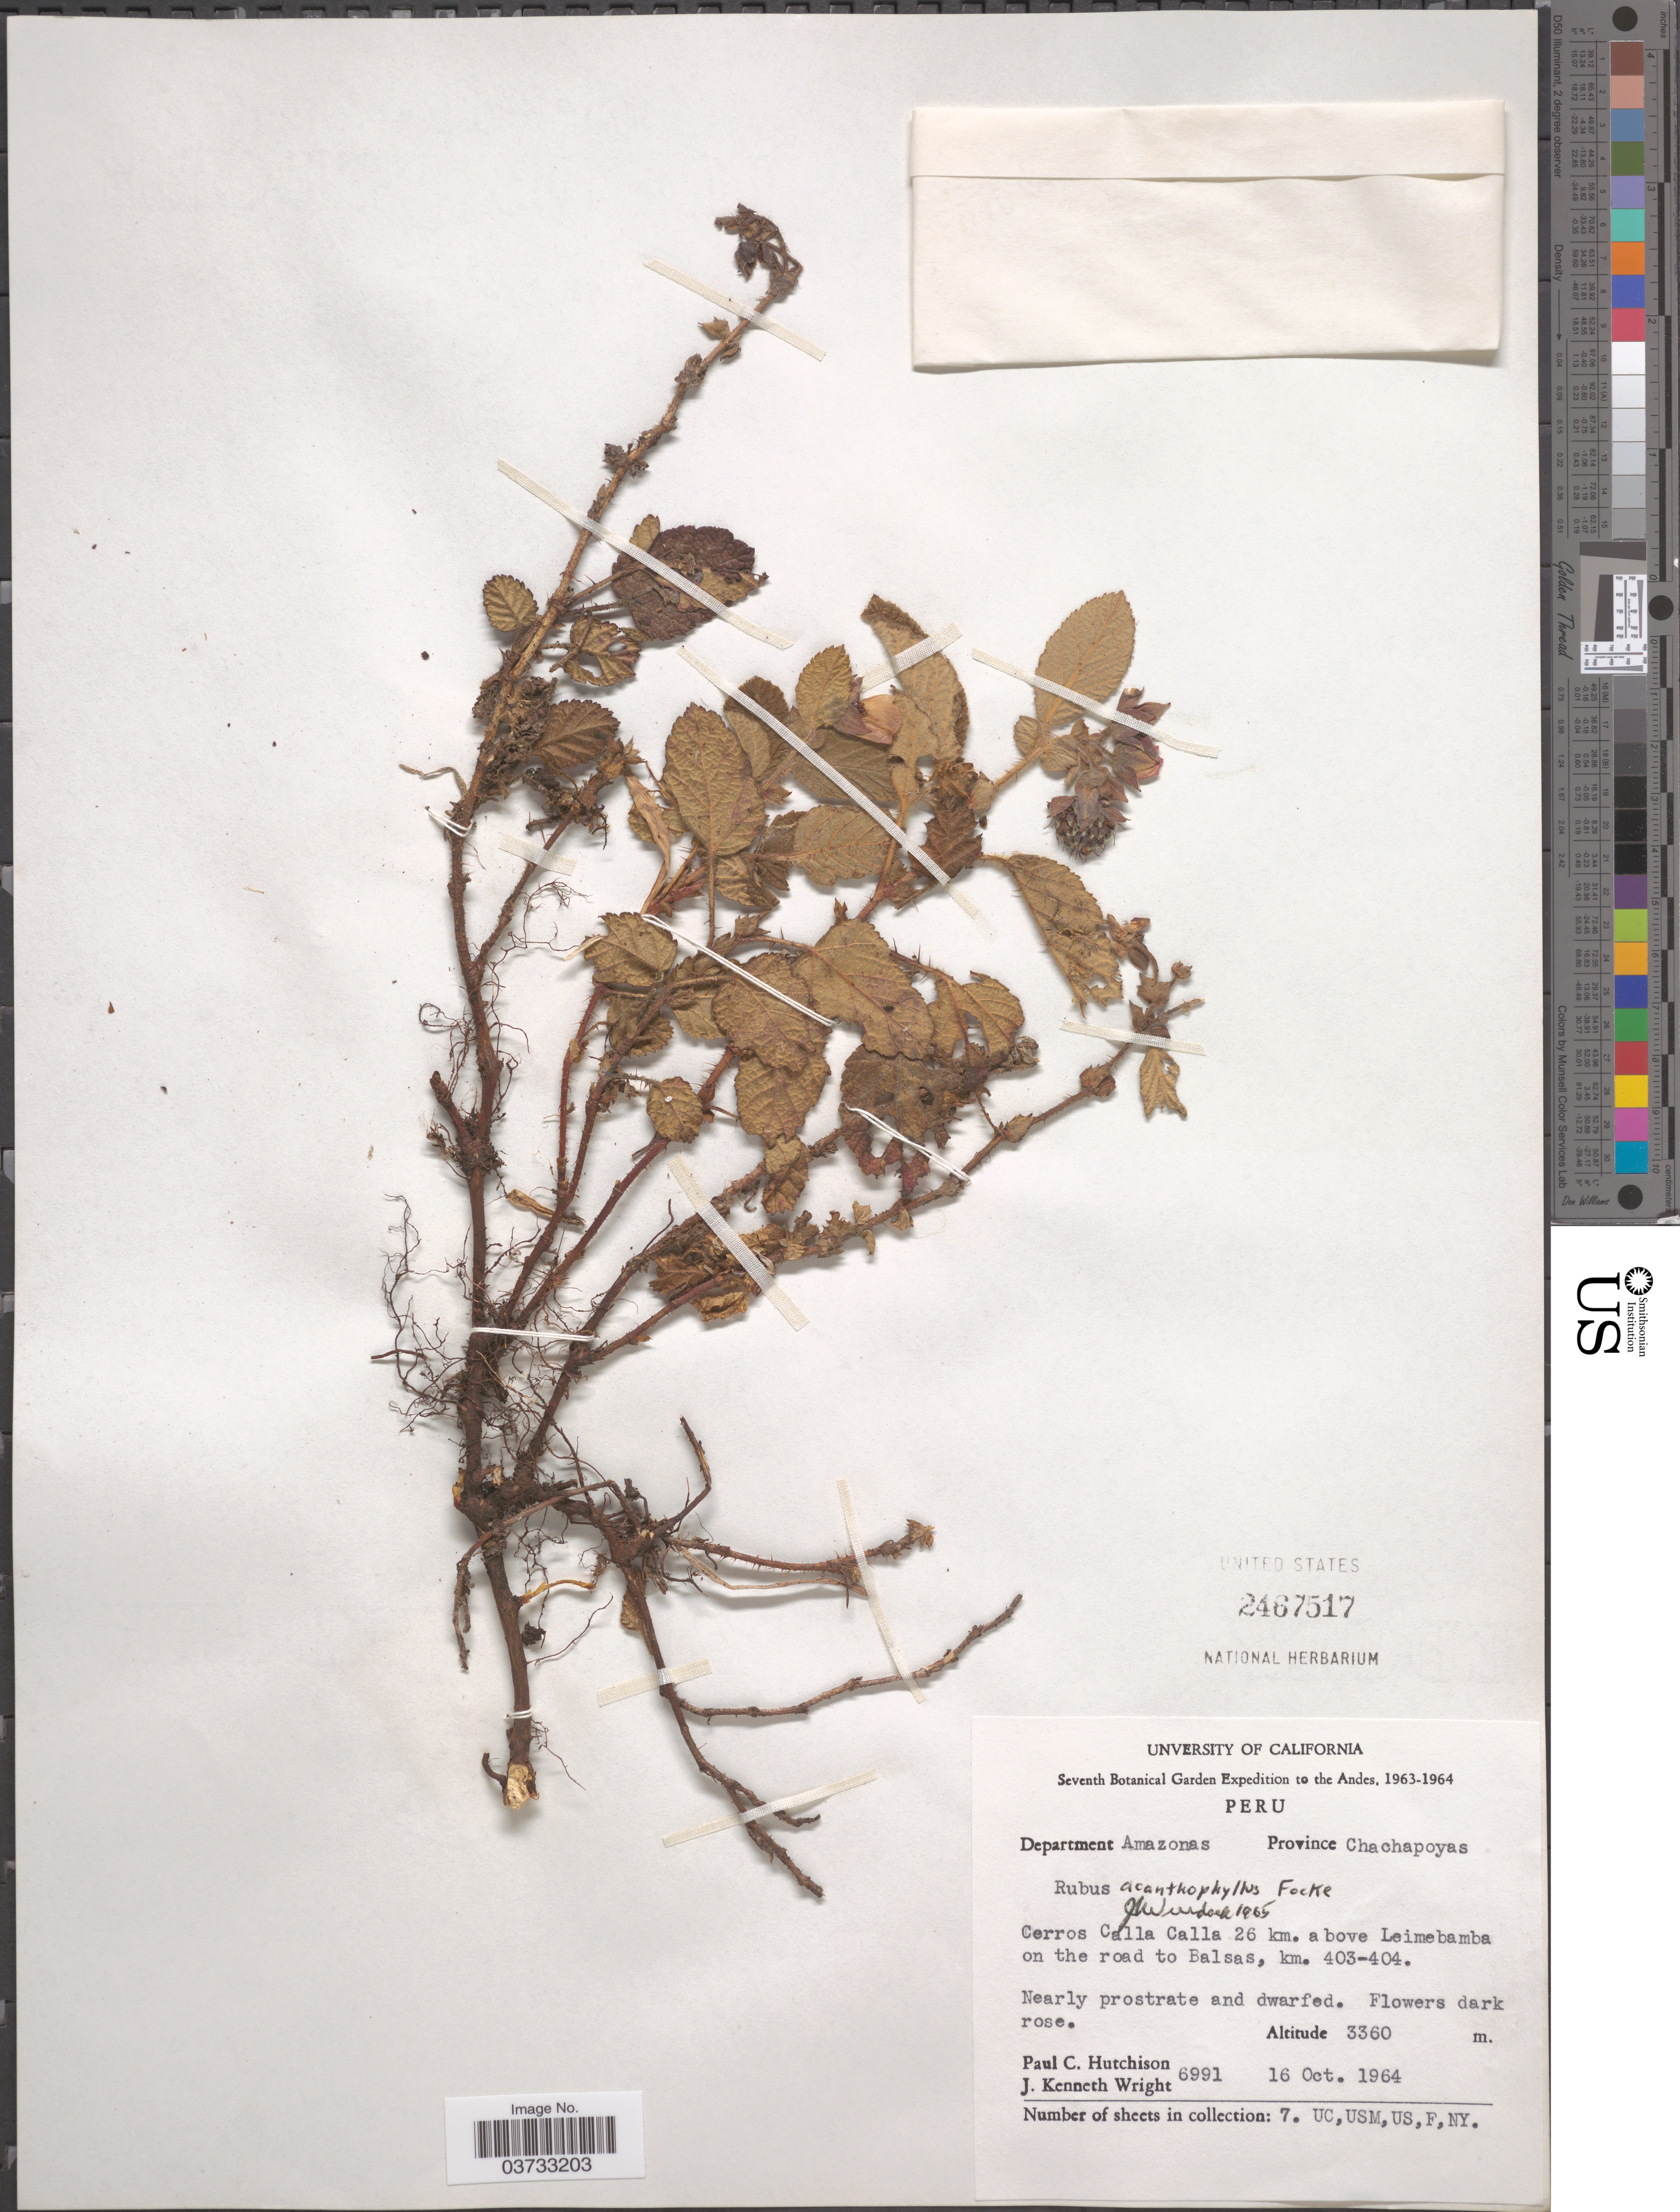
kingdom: Plantae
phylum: Tracheophyta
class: Magnoliopsida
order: Rosales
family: Rosaceae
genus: Rubus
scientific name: Rubus acanthophyllos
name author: Focke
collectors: P. C. Hutchison & J. K. Wright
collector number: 6991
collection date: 1964-10-16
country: Peru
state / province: Amazonas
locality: The Andes. Department Amazonas. Province Chachapoyas. Cerros Calla Calla 26 km. above Leimebamba on the road to Balsas, km. 403-404.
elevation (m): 3360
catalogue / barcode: US 2467517